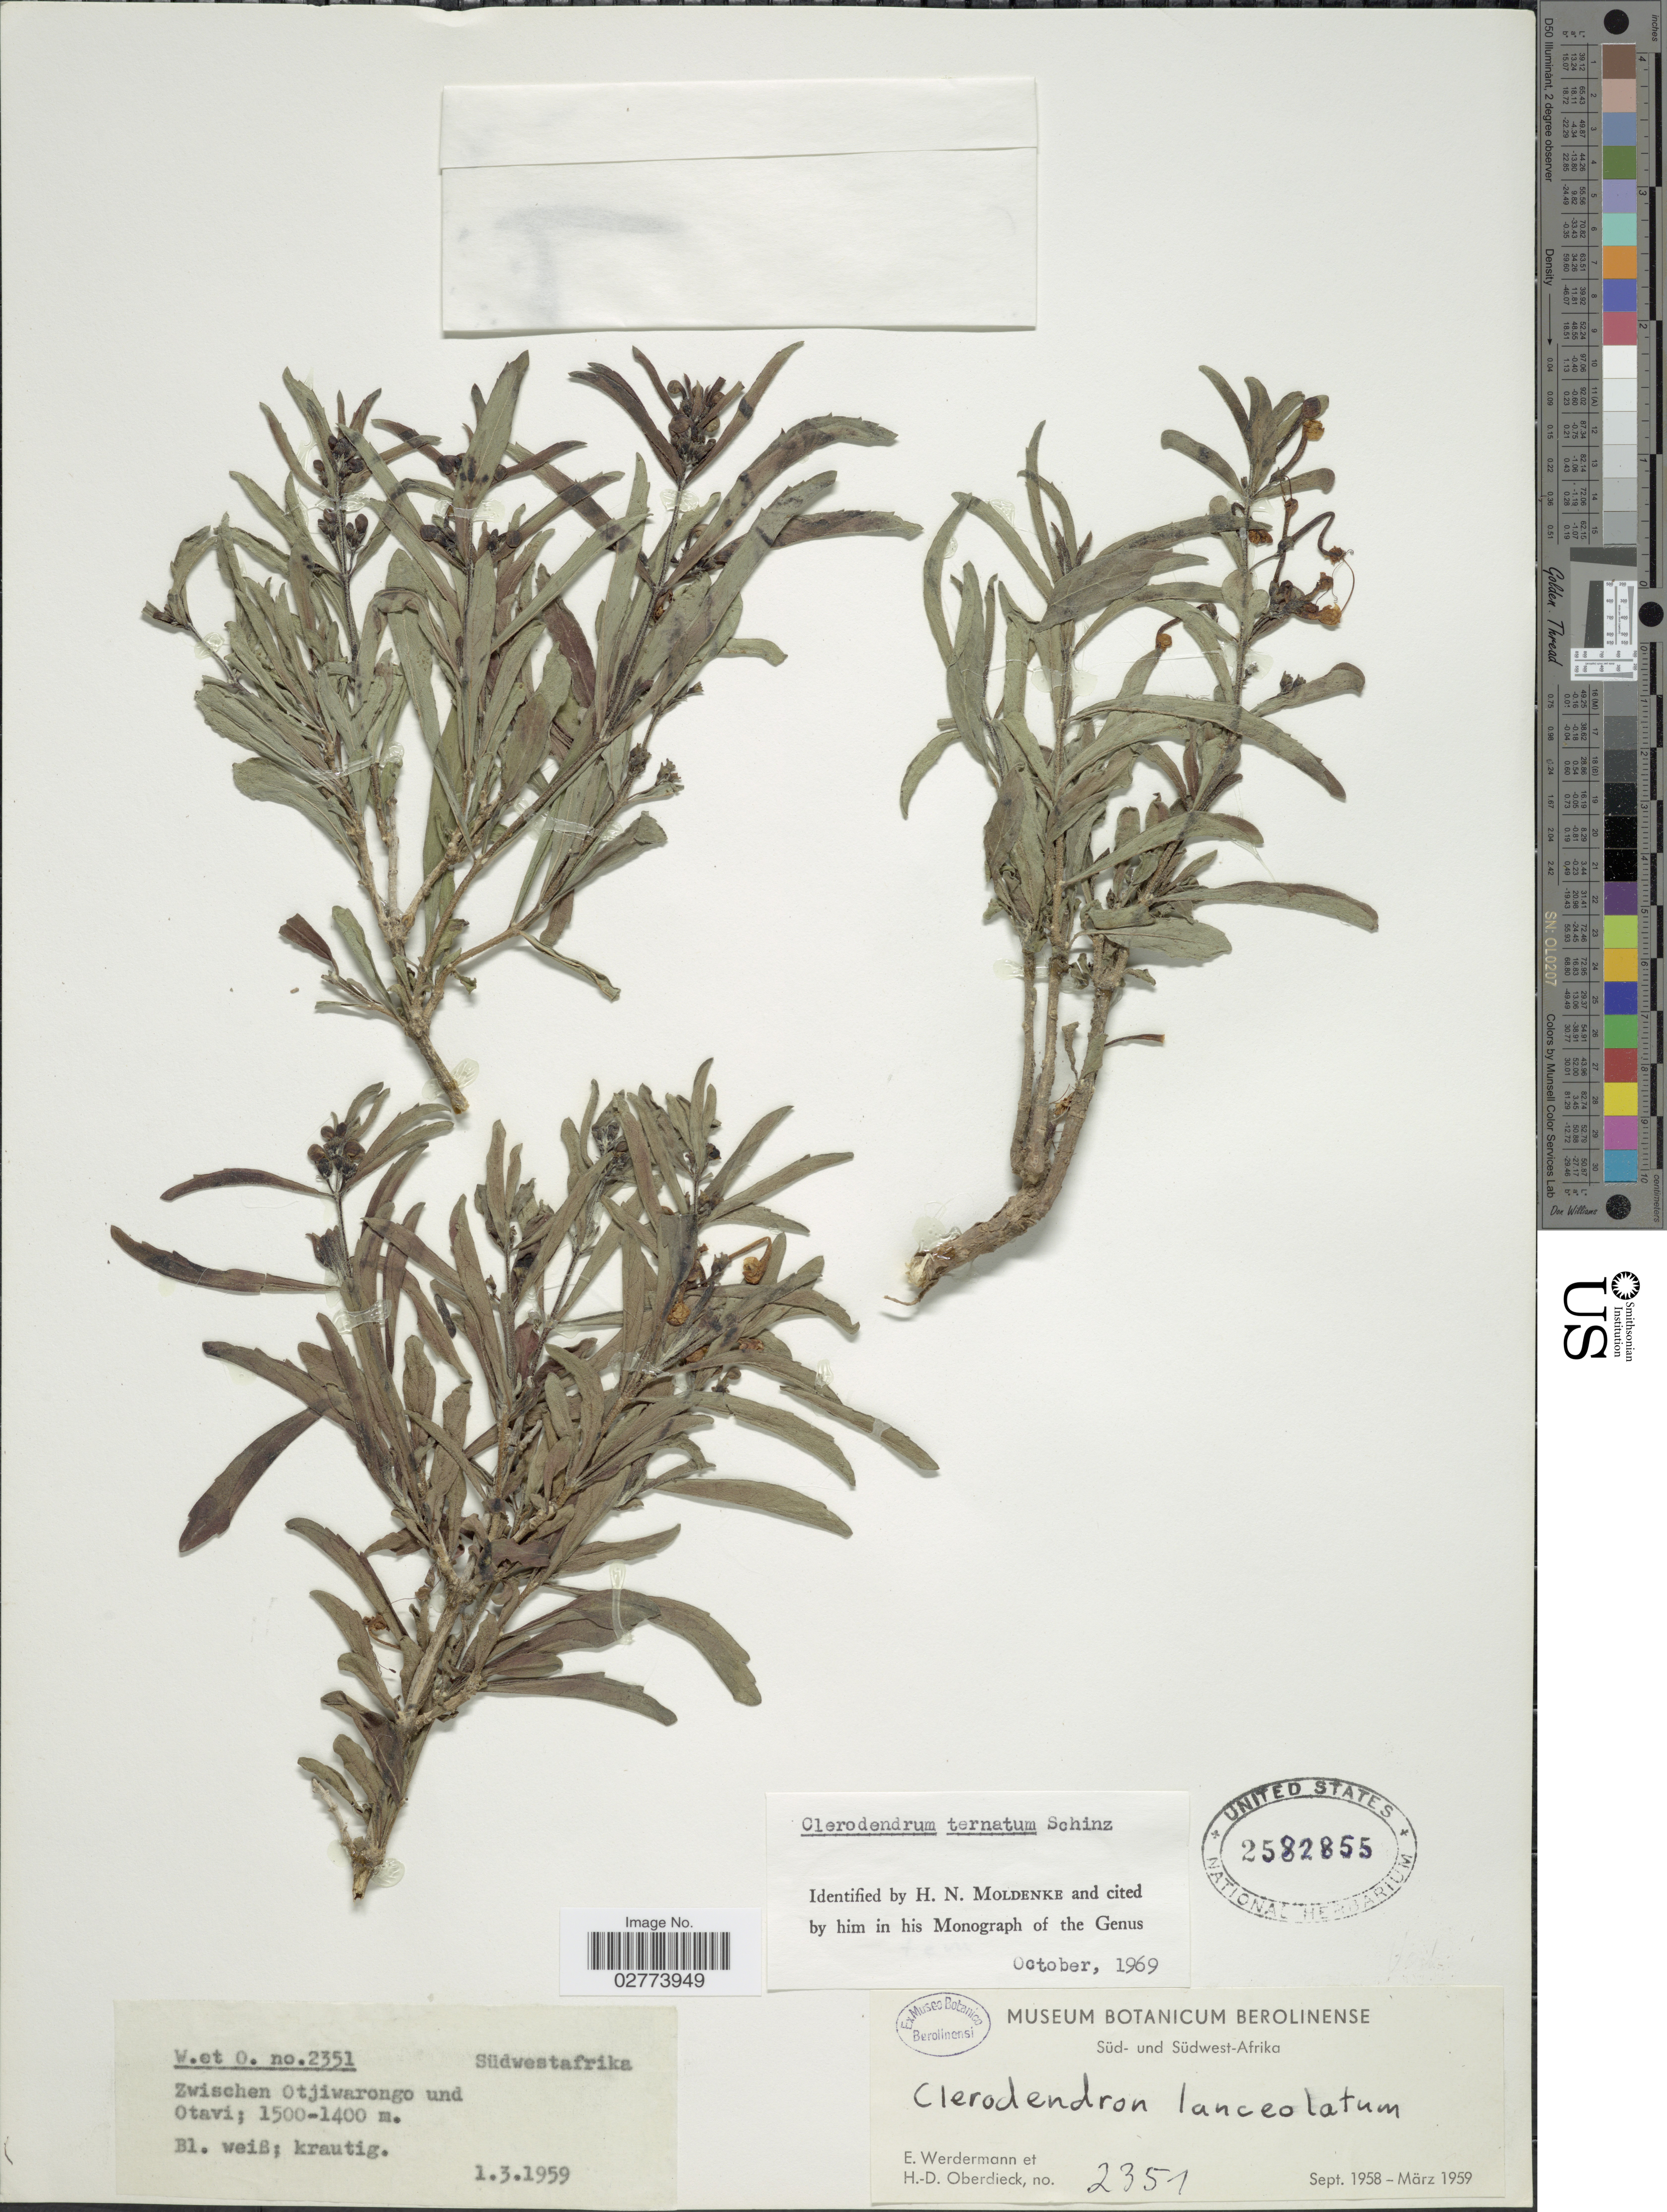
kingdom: Plantae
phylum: Tracheophyta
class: Magnoliopsida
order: Lamiales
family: Lamiaceae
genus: Clerodendrum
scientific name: Clerodendrum ternatum var. ternatum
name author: Schinz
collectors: E. Werdermann & H. Oberdieck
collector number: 2351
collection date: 1959-03-01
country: Namibia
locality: Südwestafrika. Zwischen Otjiwarongo und Otavi.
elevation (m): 1400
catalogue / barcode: US 2582855